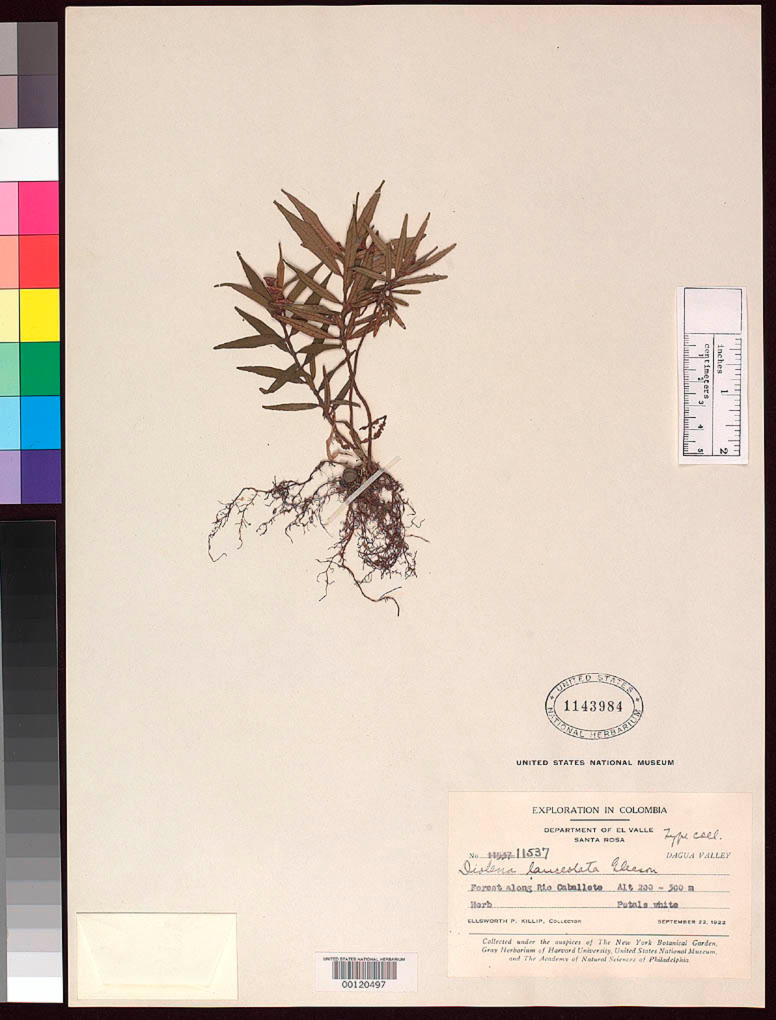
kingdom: Plantae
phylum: Tracheophyta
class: Magnoliopsida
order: Myrtales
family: Melastomataceae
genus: Diolena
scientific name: Diolena lanceolata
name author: Gleason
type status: Isotype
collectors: E. P. Killip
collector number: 11537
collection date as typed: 22 Sep 1922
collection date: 1922-09-22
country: Colombia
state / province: Valle del Cauca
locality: Santa Rosa.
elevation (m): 200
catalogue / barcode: US 1143984